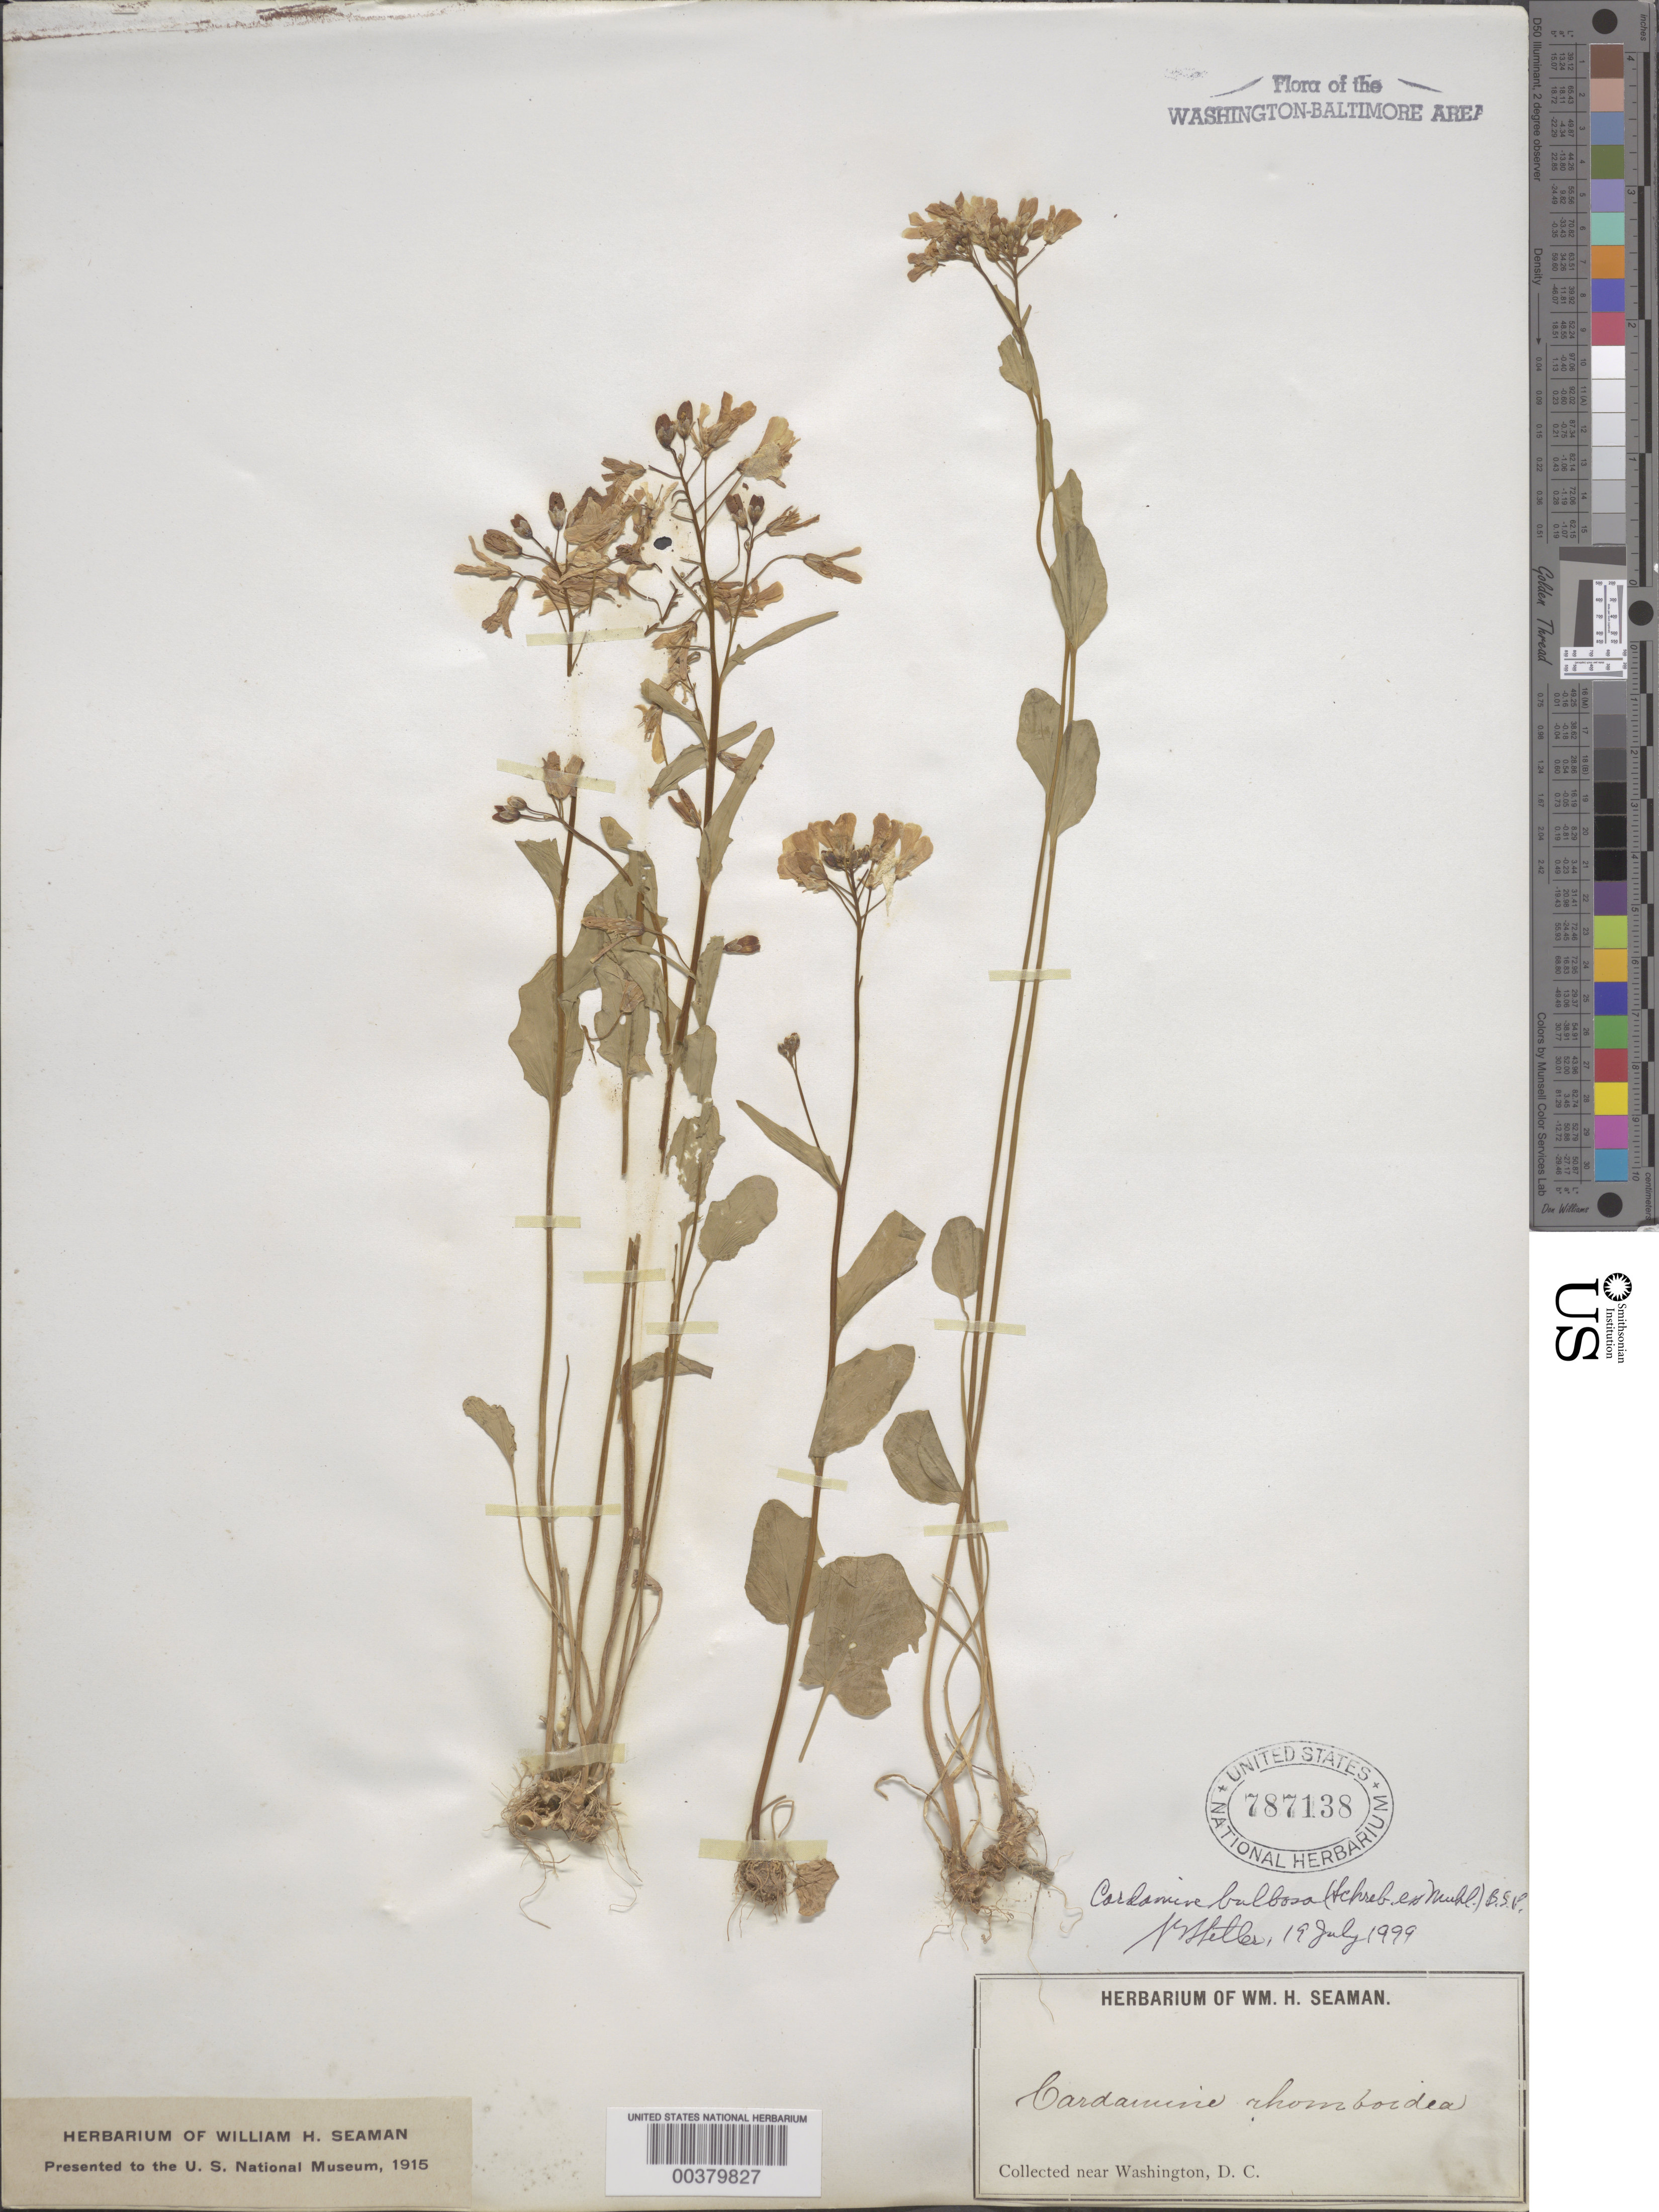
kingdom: Plantae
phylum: Tracheophyta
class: Magnoliopsida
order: Brassicales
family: Brassicaceae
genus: Cardamine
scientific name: Cardamine bulbosa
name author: (Schreb. ex Muhl.) Britton et al.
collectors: W. Seaman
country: United States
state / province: District of Columbia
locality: Washington DC Area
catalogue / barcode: US 787138